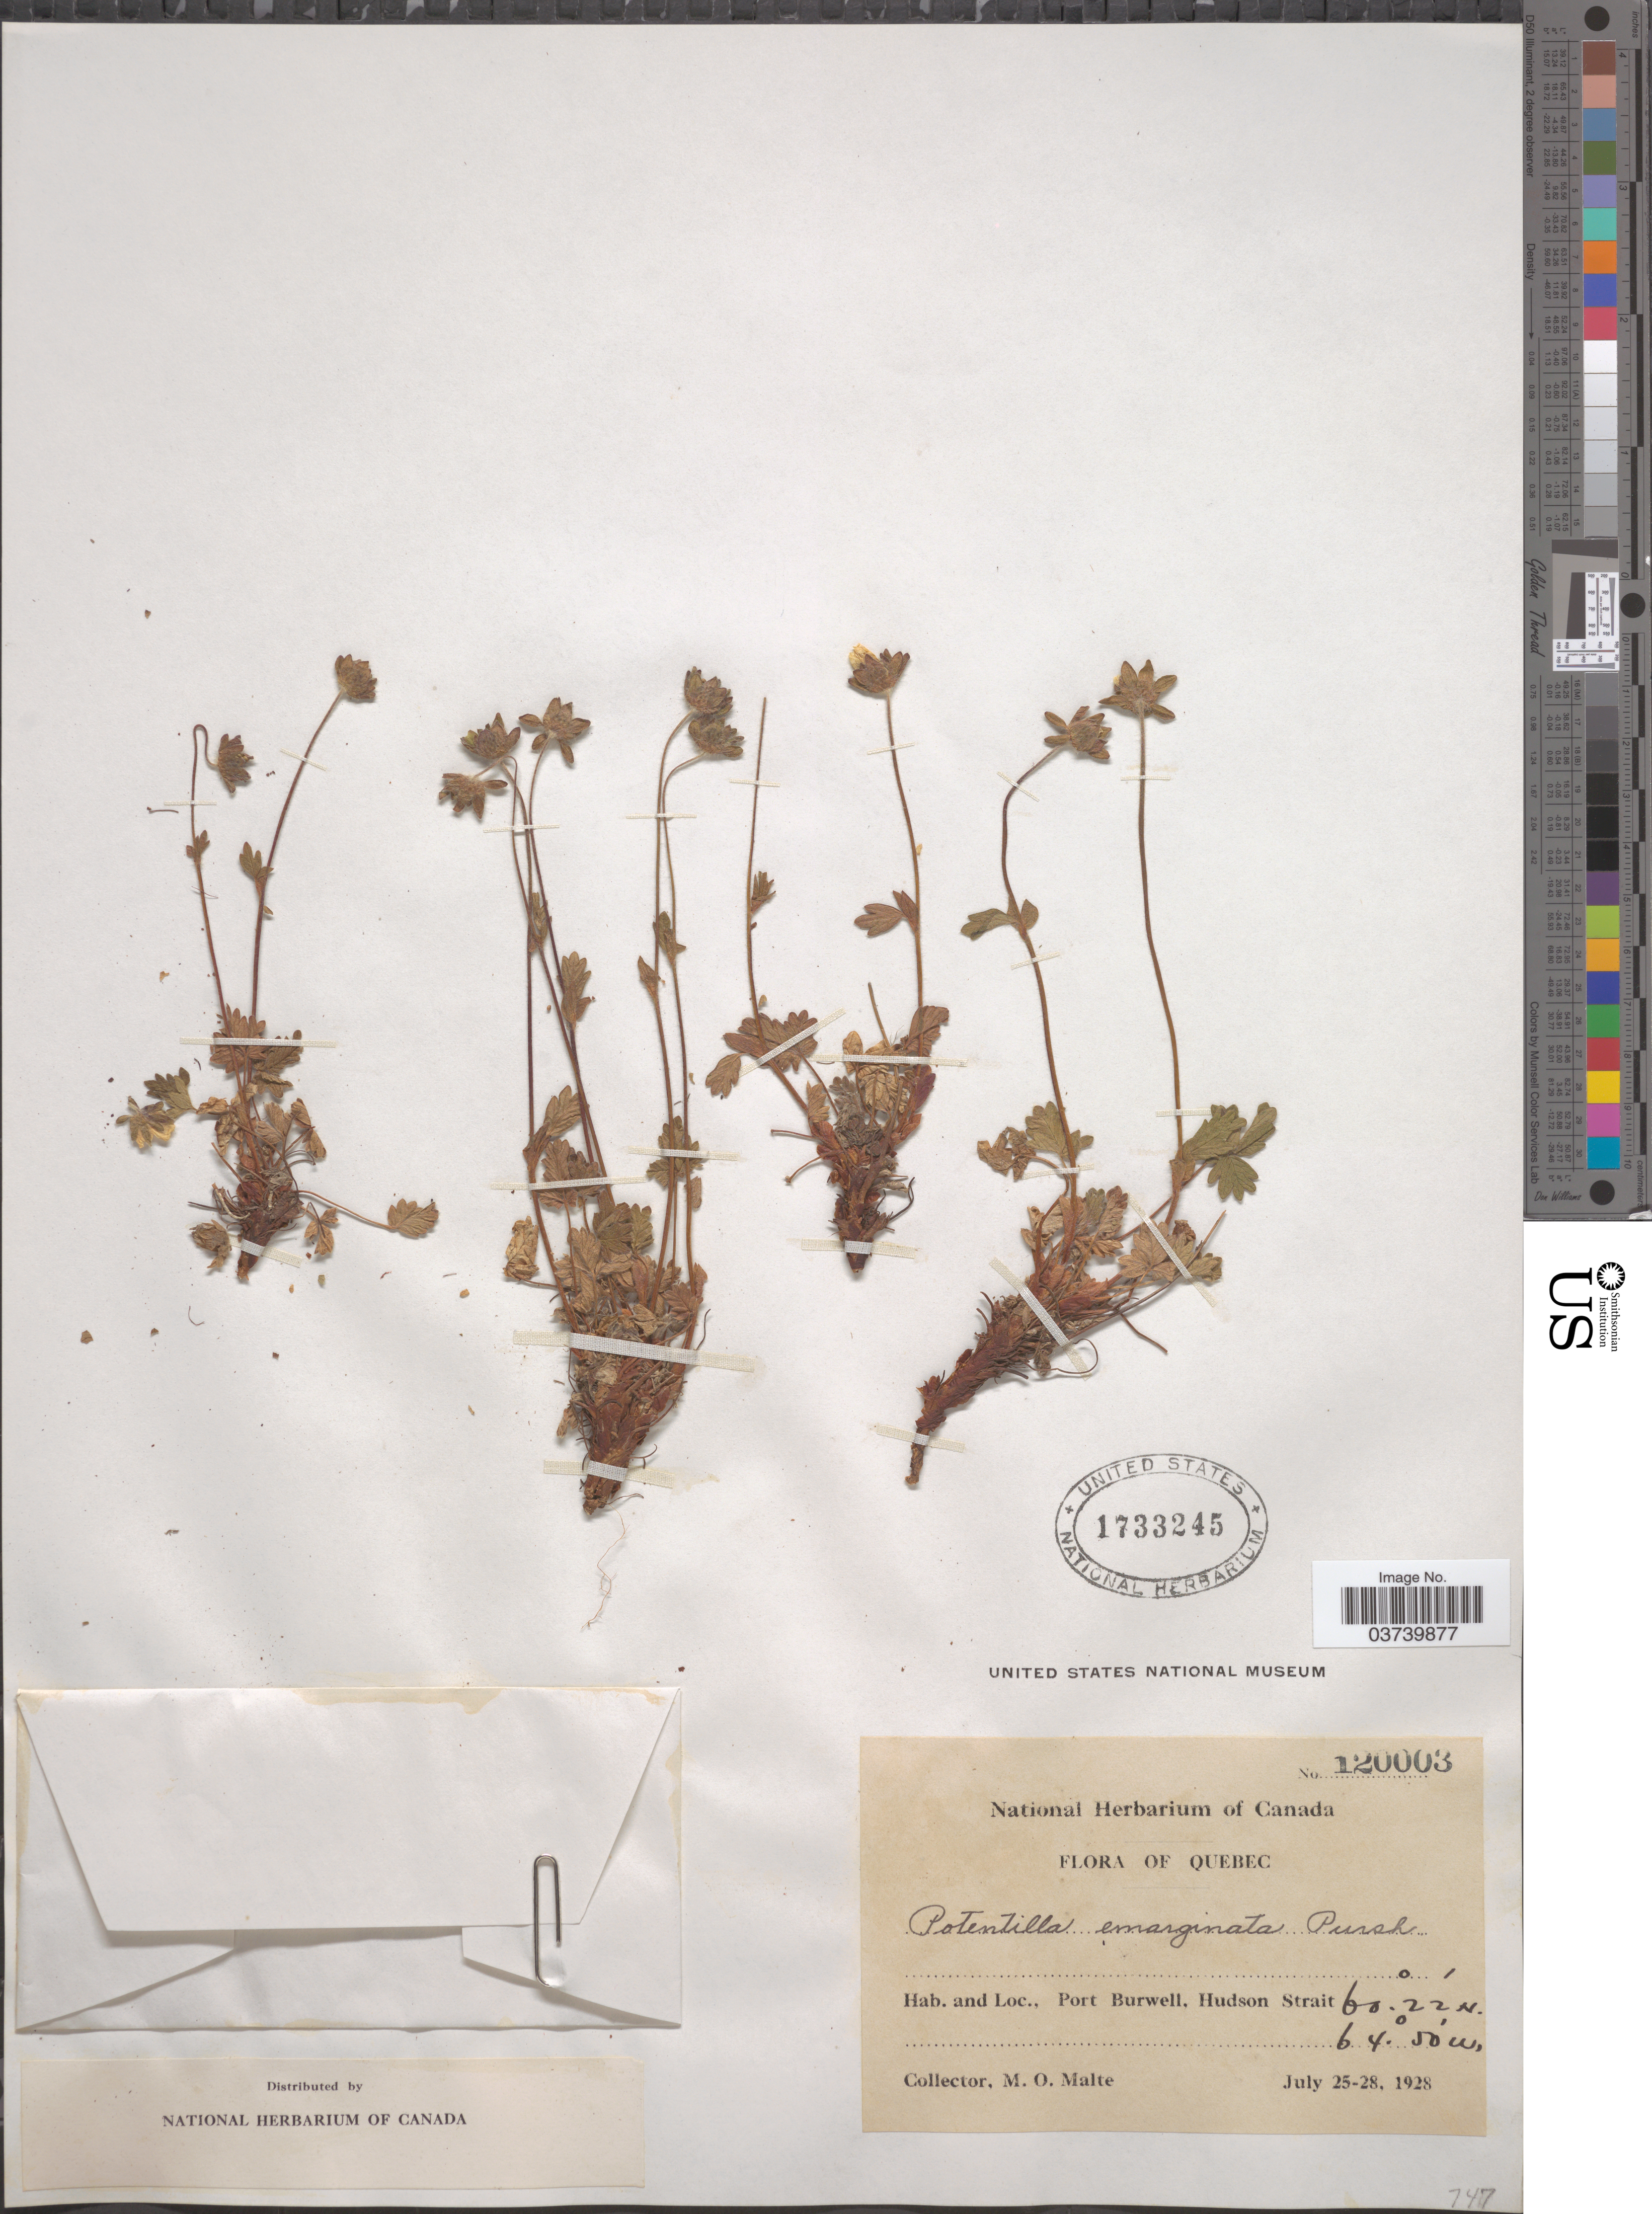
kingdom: Plantae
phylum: Tracheophyta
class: Magnoliopsida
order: Rosales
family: Rosaceae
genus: Potentilla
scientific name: Potentilla hyparctica subsp. hyparctica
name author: Malte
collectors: M. O. Malte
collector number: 120003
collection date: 1928-07-25/1928-07-28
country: Canada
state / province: Quebec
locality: Port Burwell, Hudson Strait.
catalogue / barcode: US 1733245